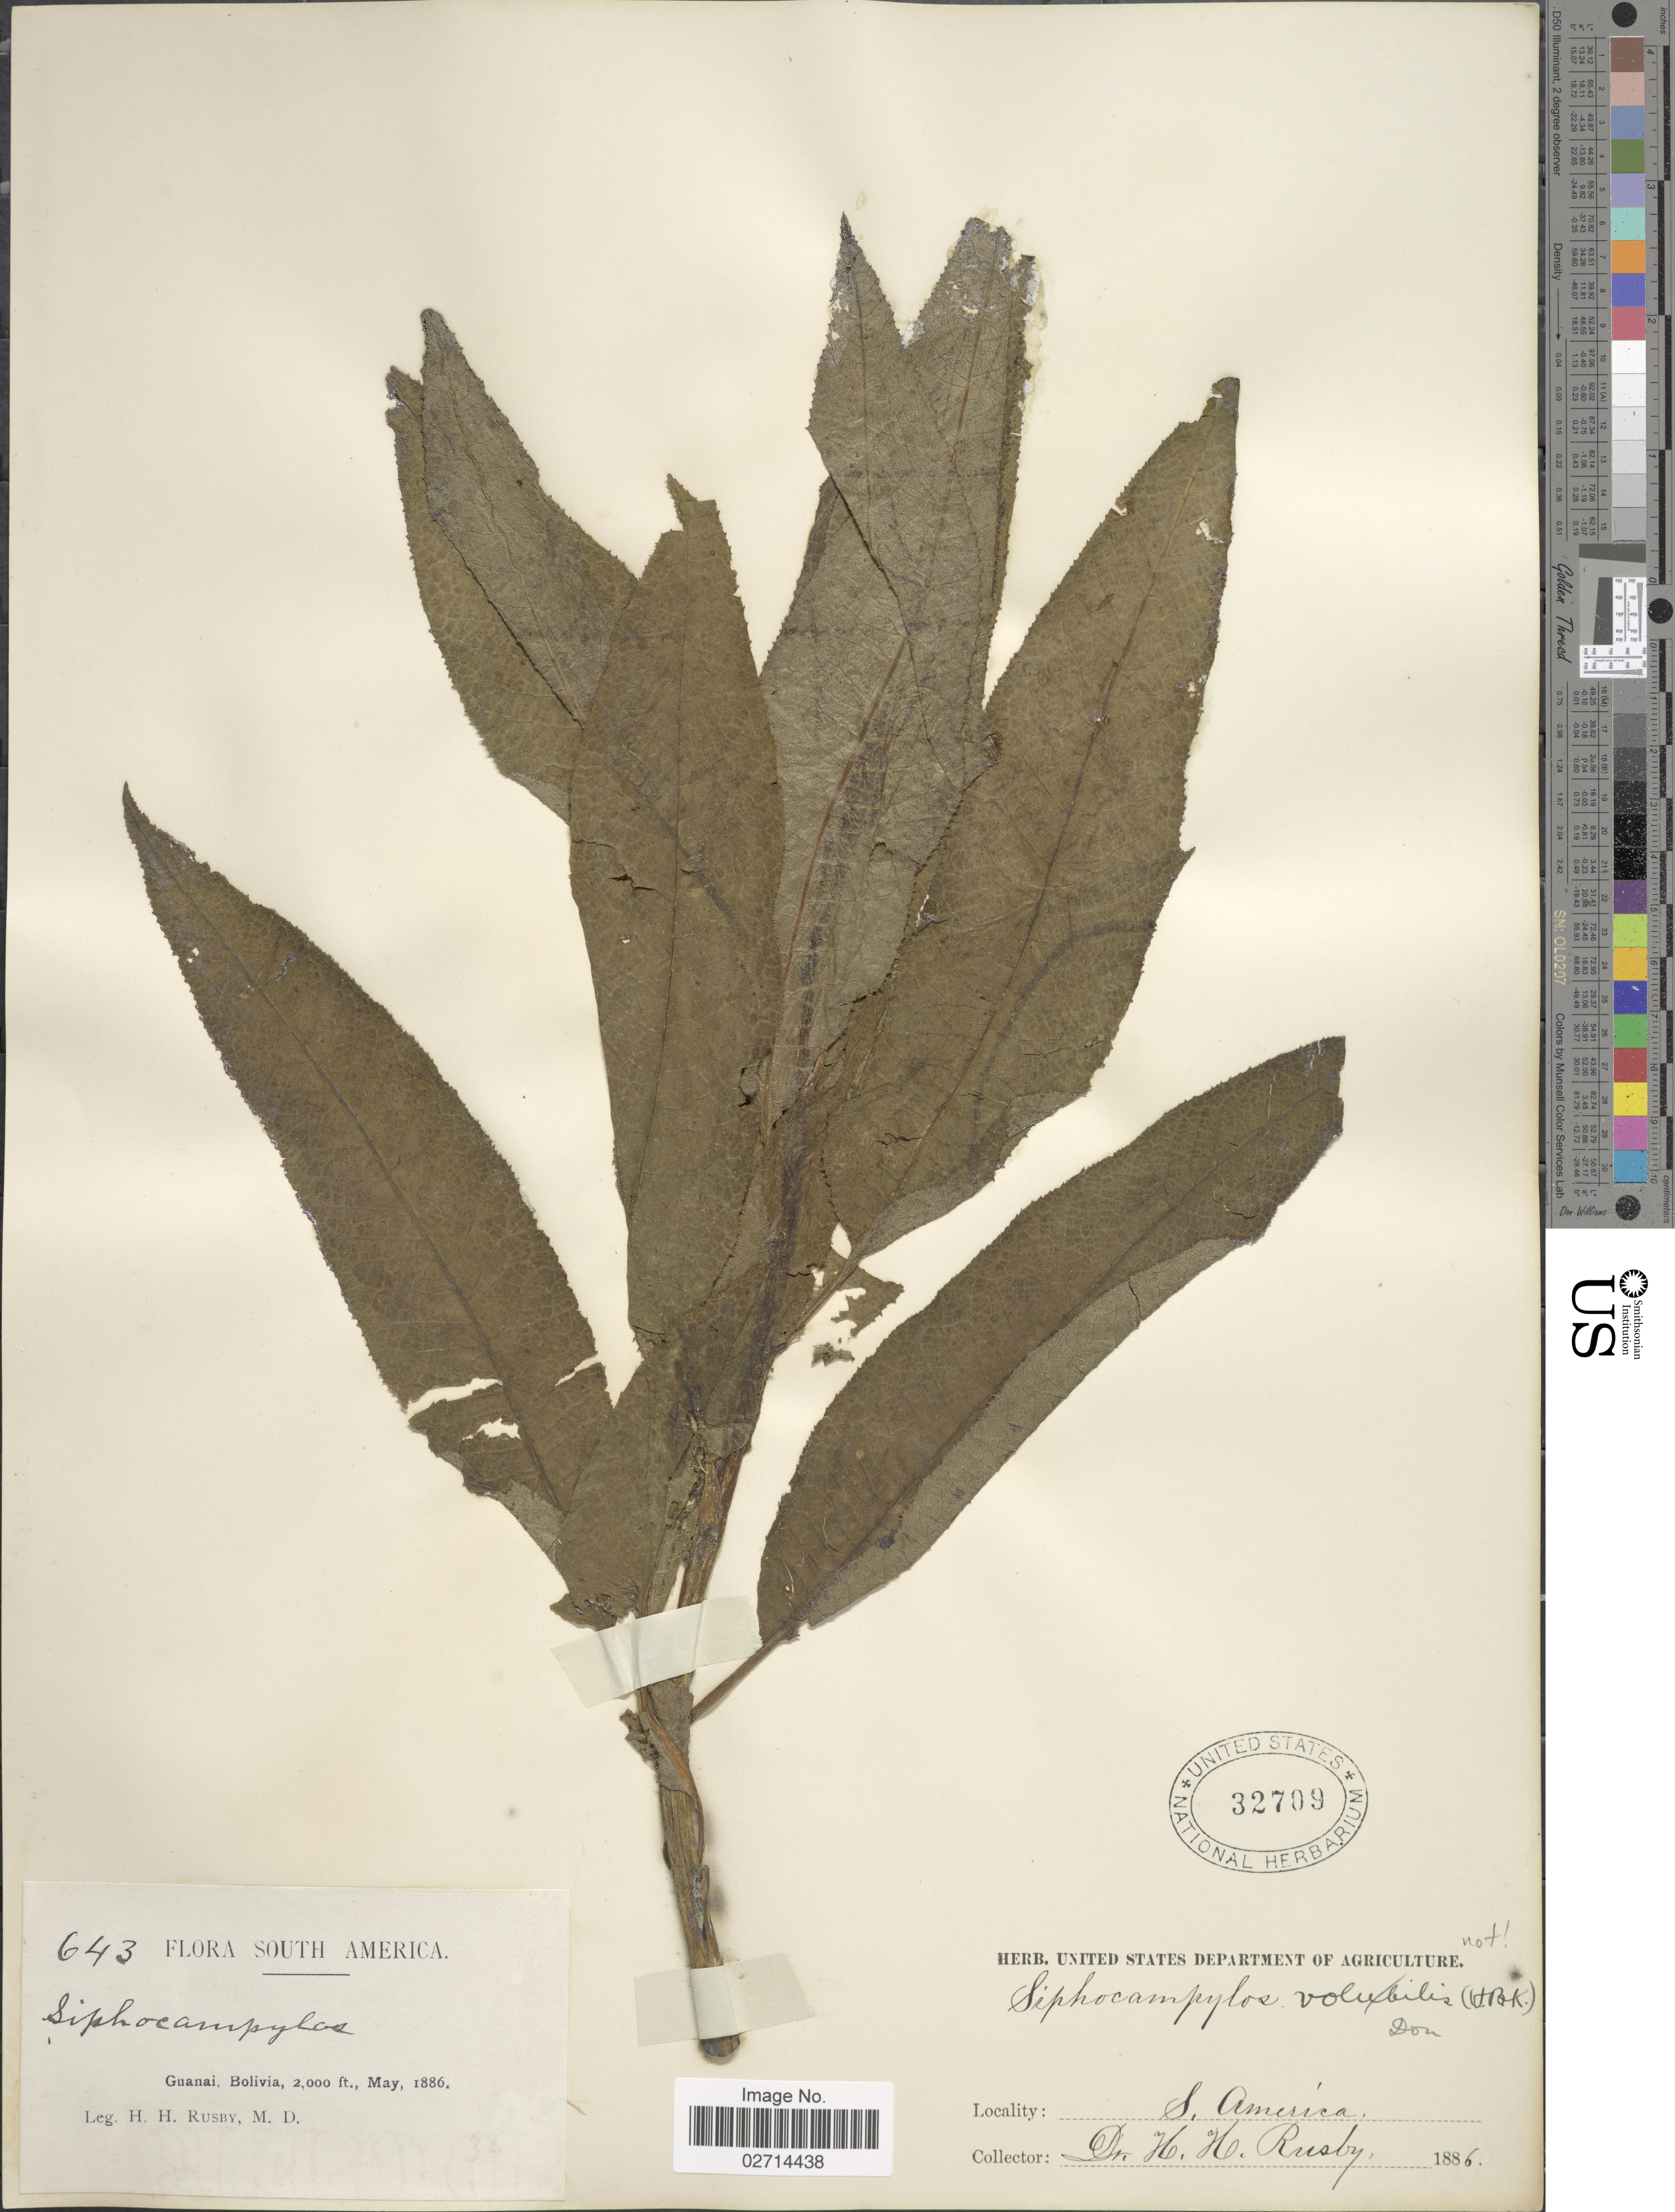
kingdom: Plantae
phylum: Tracheophyta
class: Magnoliopsida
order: Asterales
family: Campanulaceae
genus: Siphocampylus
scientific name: Siphocampylus sp.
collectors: H. H. Rusby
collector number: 643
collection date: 1886-05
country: Bolivia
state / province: La Páz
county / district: Larecaja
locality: Guanay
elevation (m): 610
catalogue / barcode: US 32709